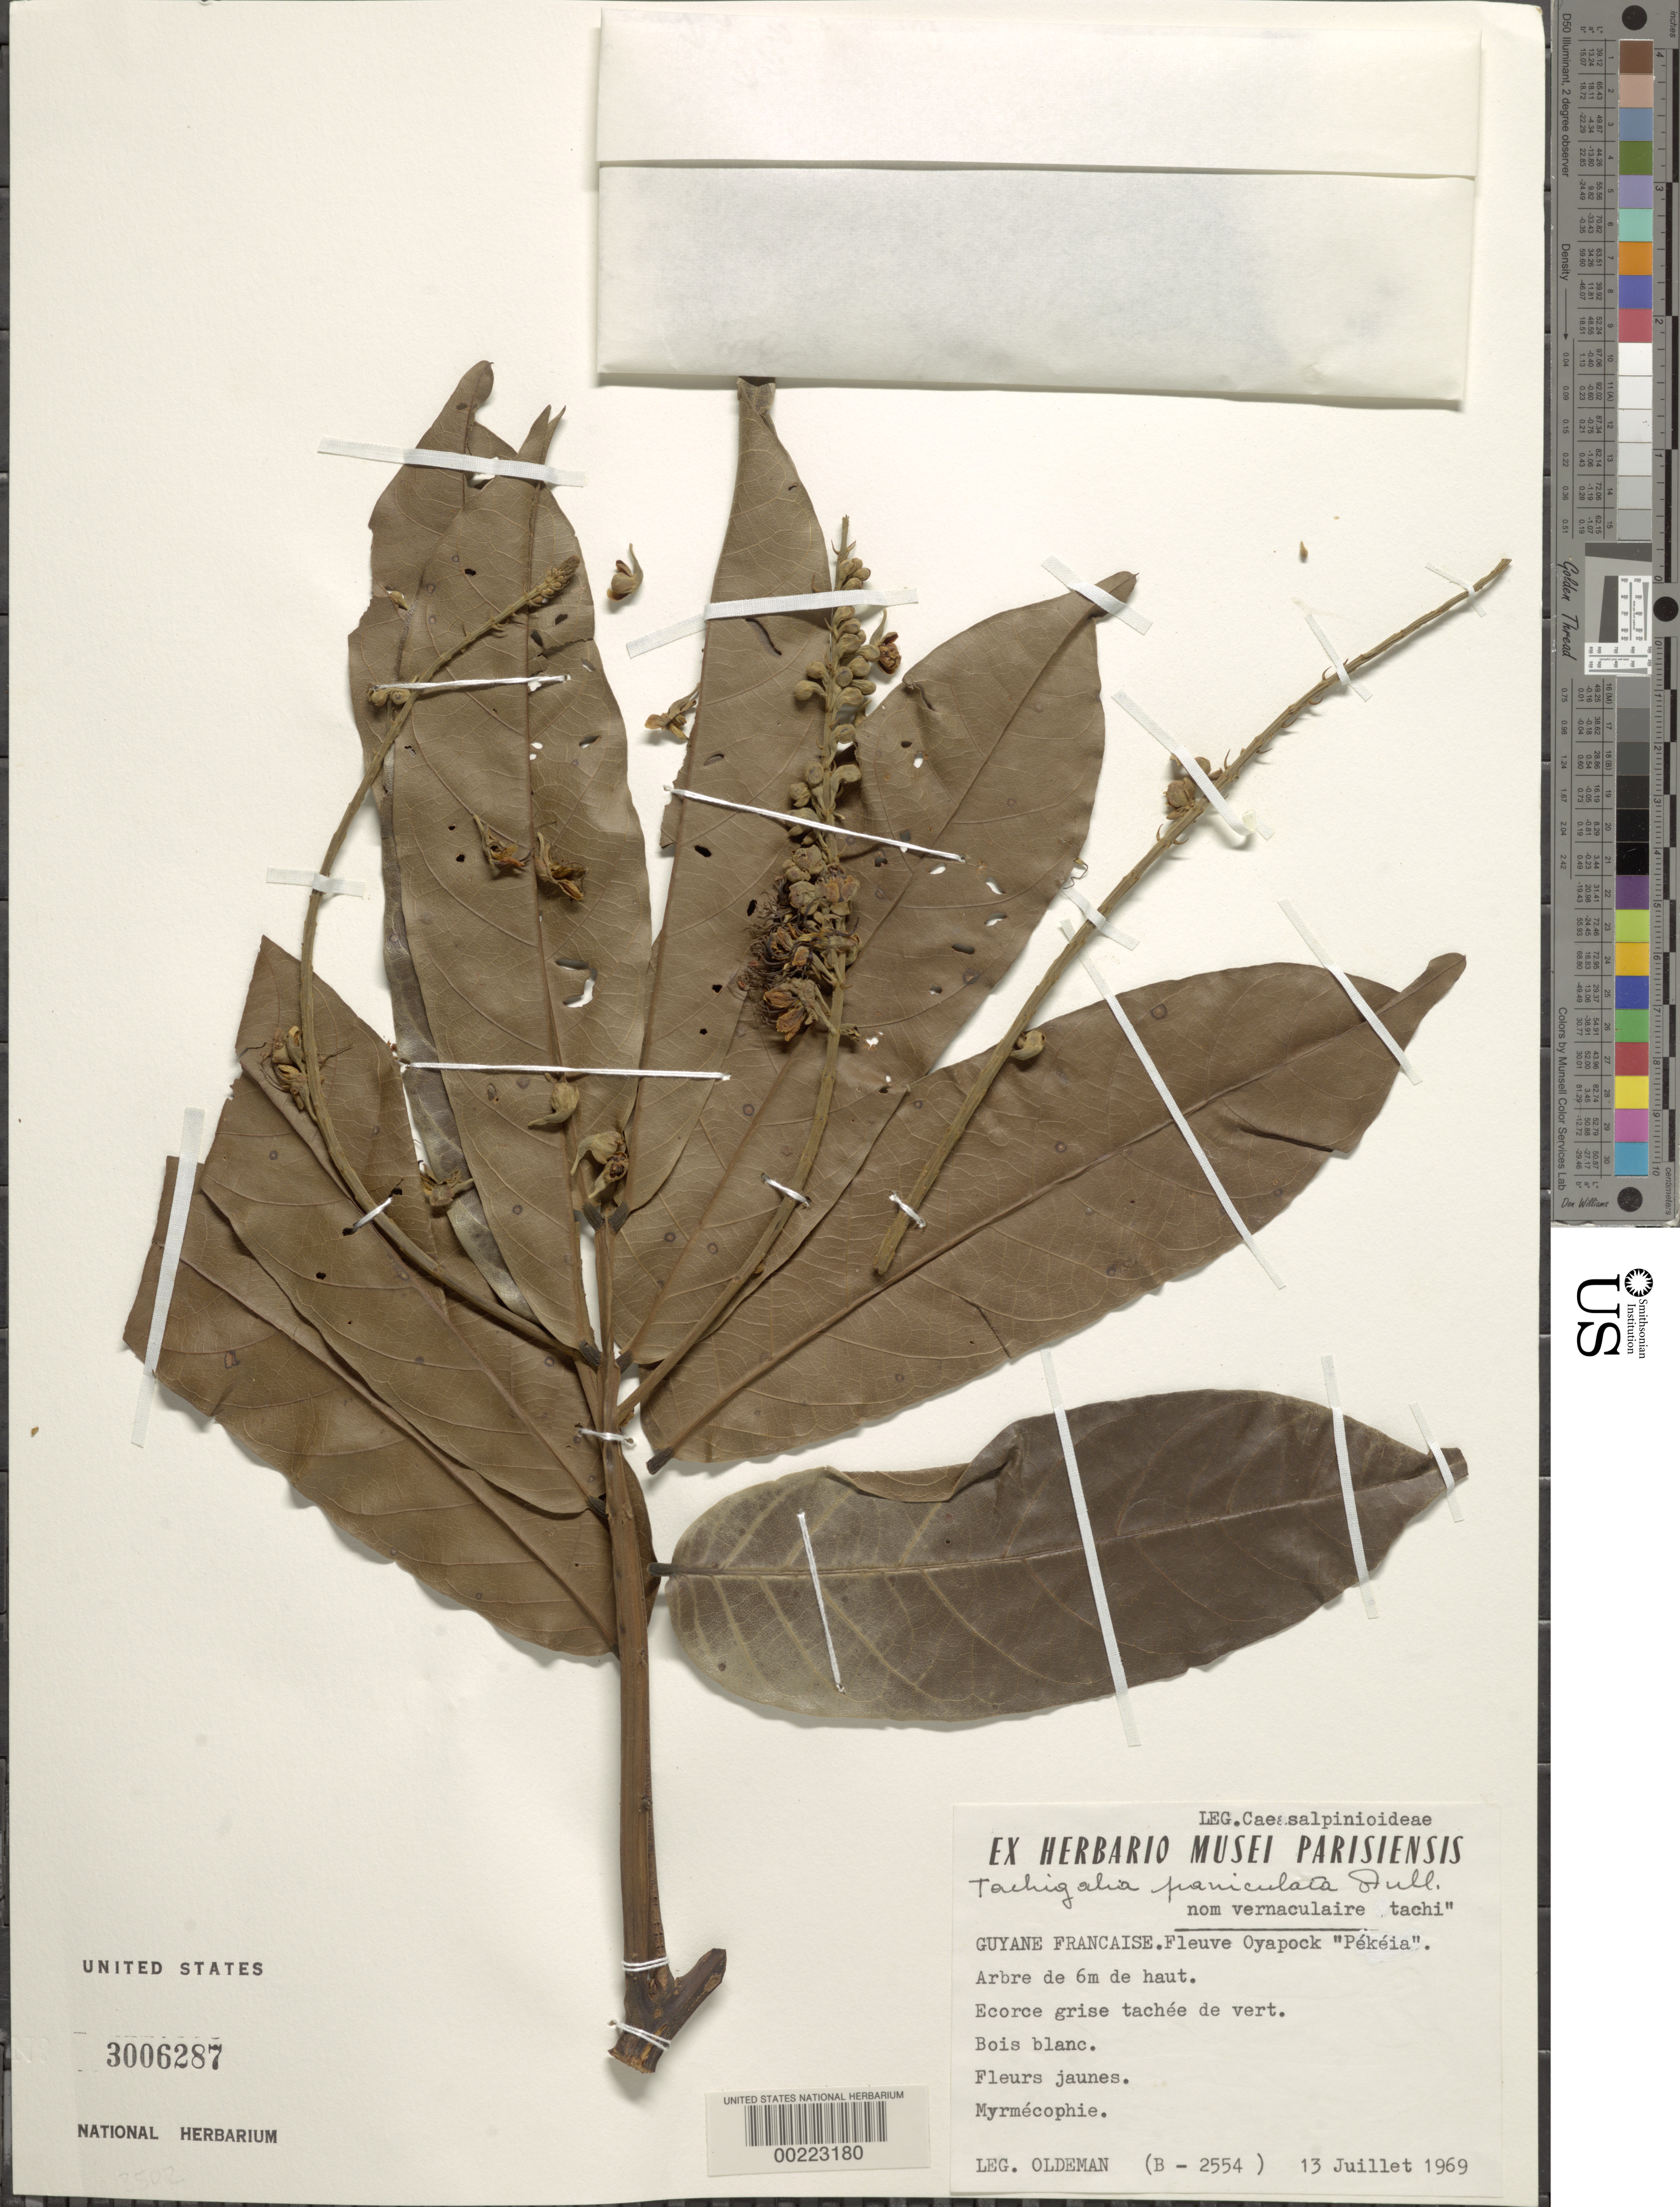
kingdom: Plantae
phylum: Tracheophyta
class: Magnoliopsida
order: Fabales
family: Fabaceae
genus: Tachigali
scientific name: Tachigali paniculata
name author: Aubl.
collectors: R. Oldeman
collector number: B - 2554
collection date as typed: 13 Jul 1969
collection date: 1969-07-13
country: French Guiana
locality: Fleuve oyapock "pekeia"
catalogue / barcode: US 3006287